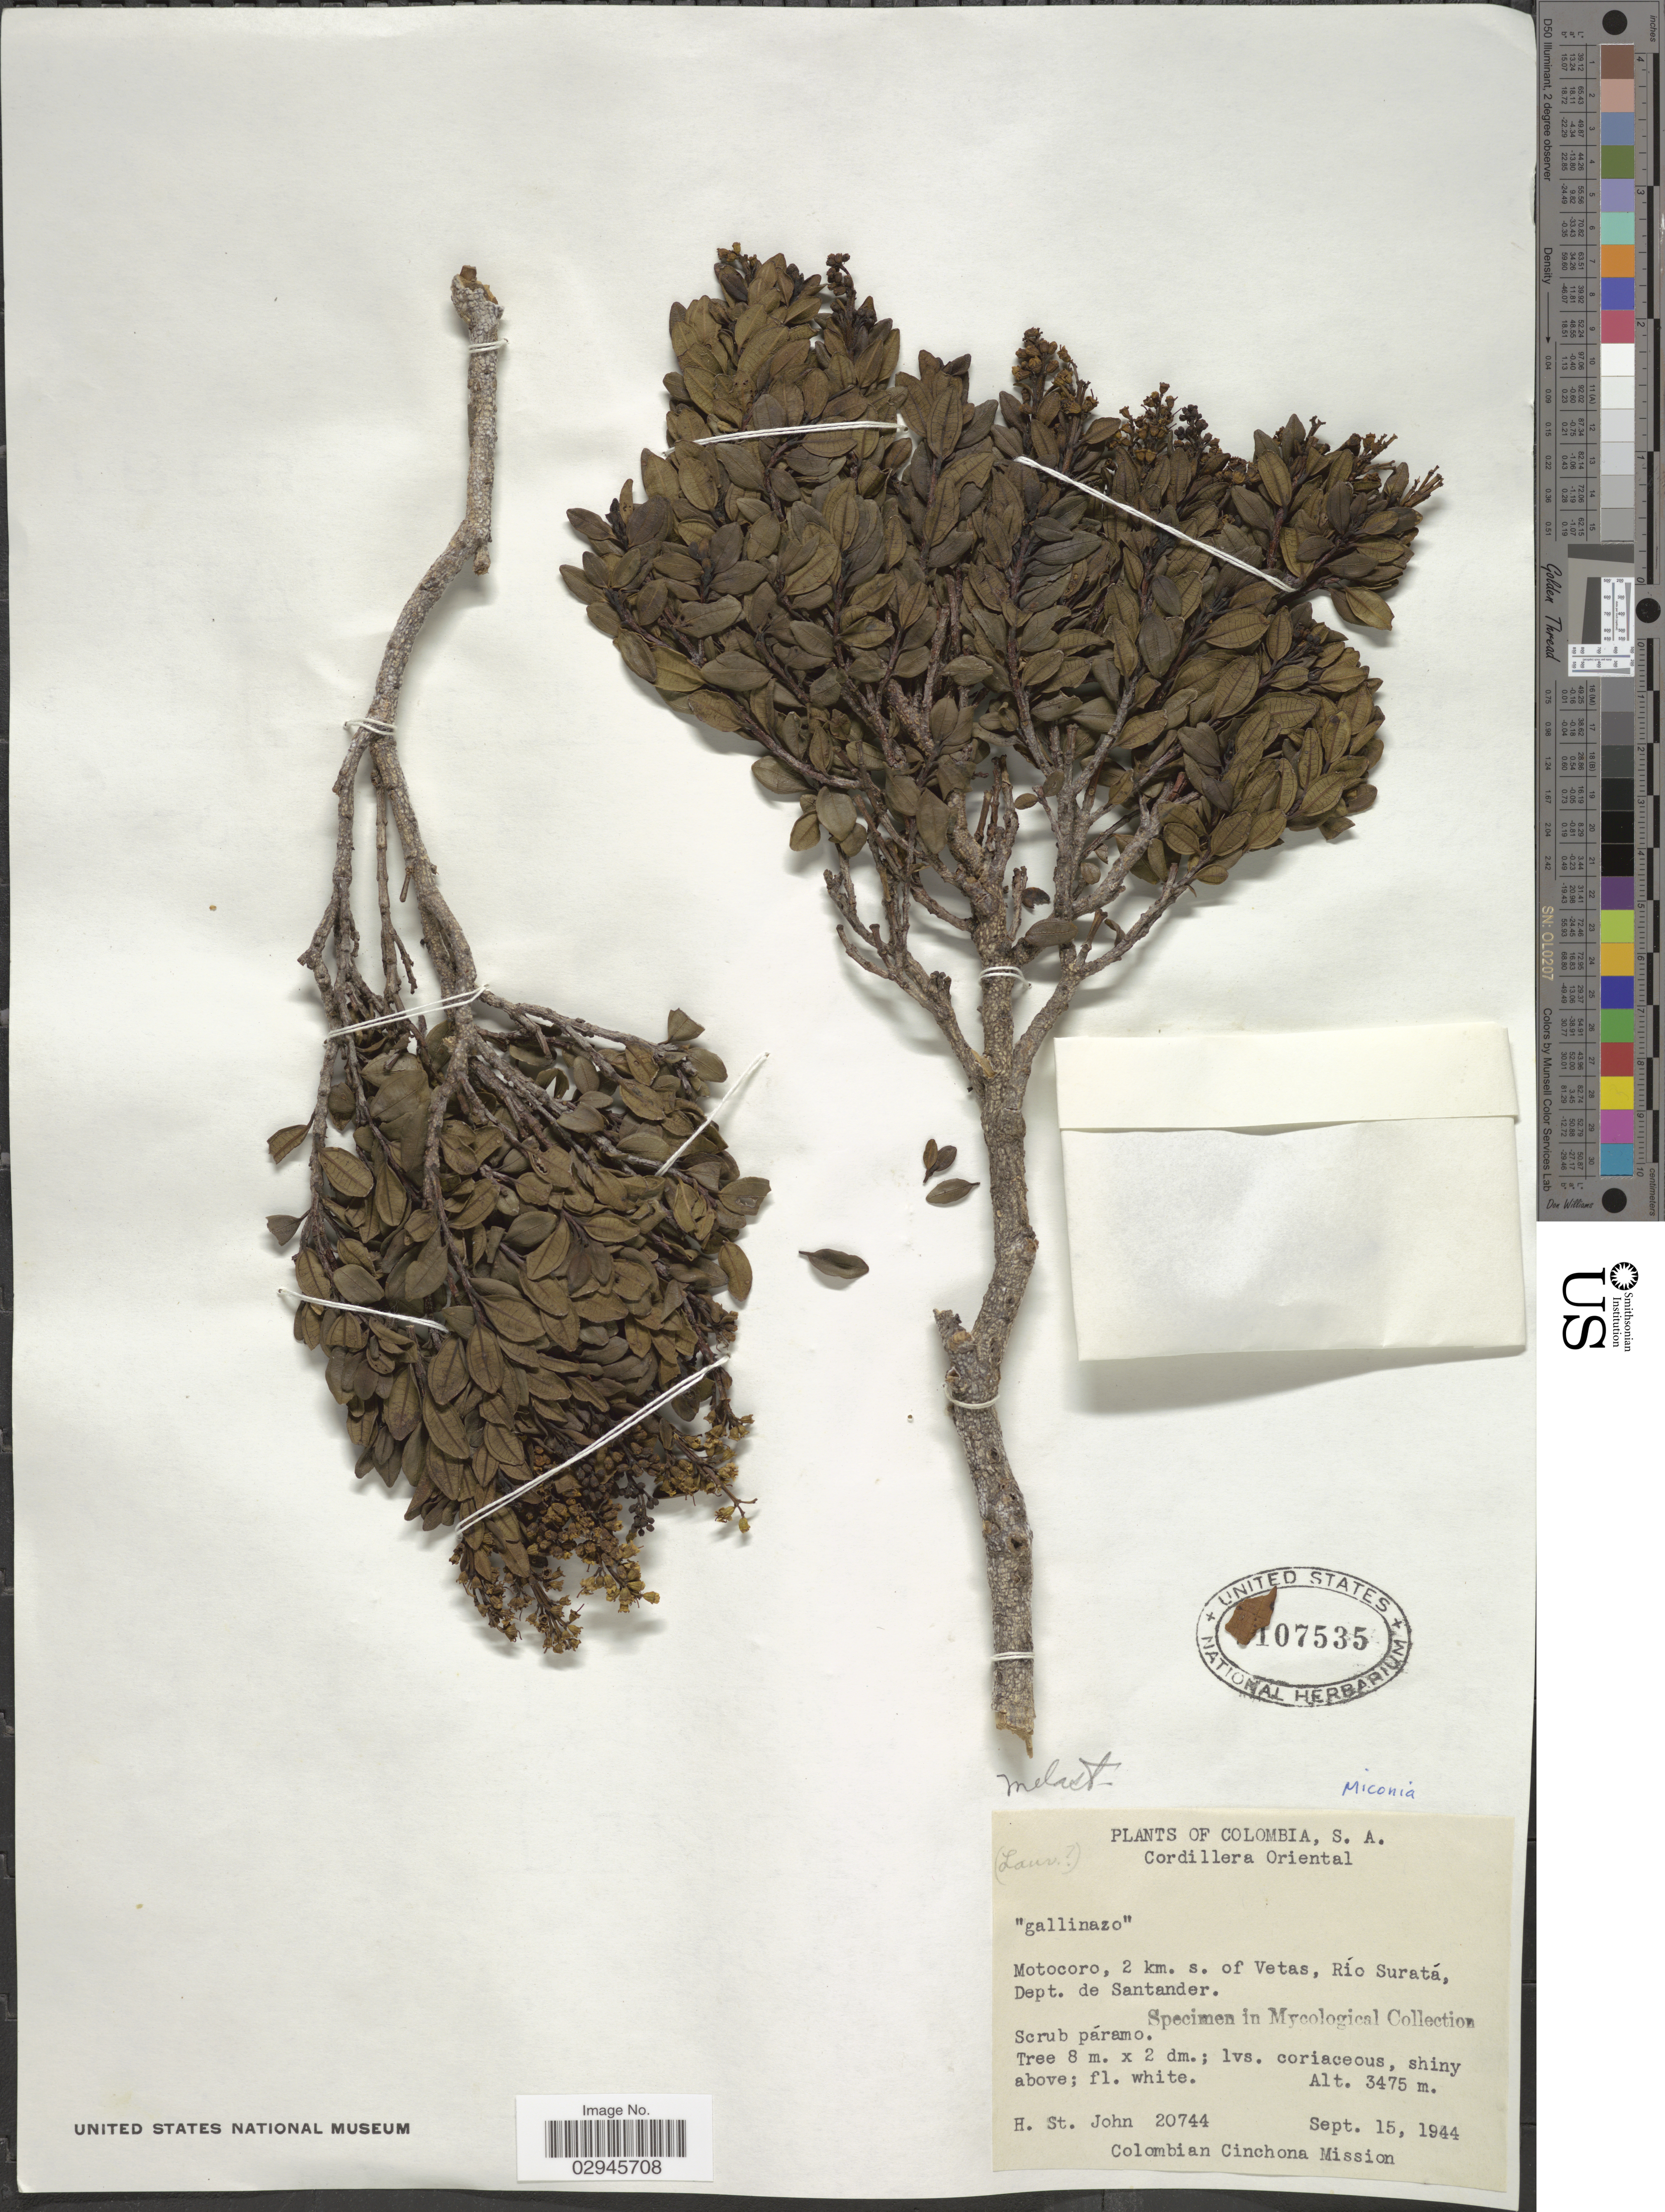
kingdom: Plantae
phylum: Tracheophyta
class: Magnoliopsida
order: Myrtales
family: Melastomataceae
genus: Miconia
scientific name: Miconia sp.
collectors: H. St. John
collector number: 20744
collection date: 1944-09-15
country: Colombia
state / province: Santander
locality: Cordillera Oriental. Motocoro, 2 km. s. of Vetas, Río Suratá, Dept. de Santander.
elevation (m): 3475